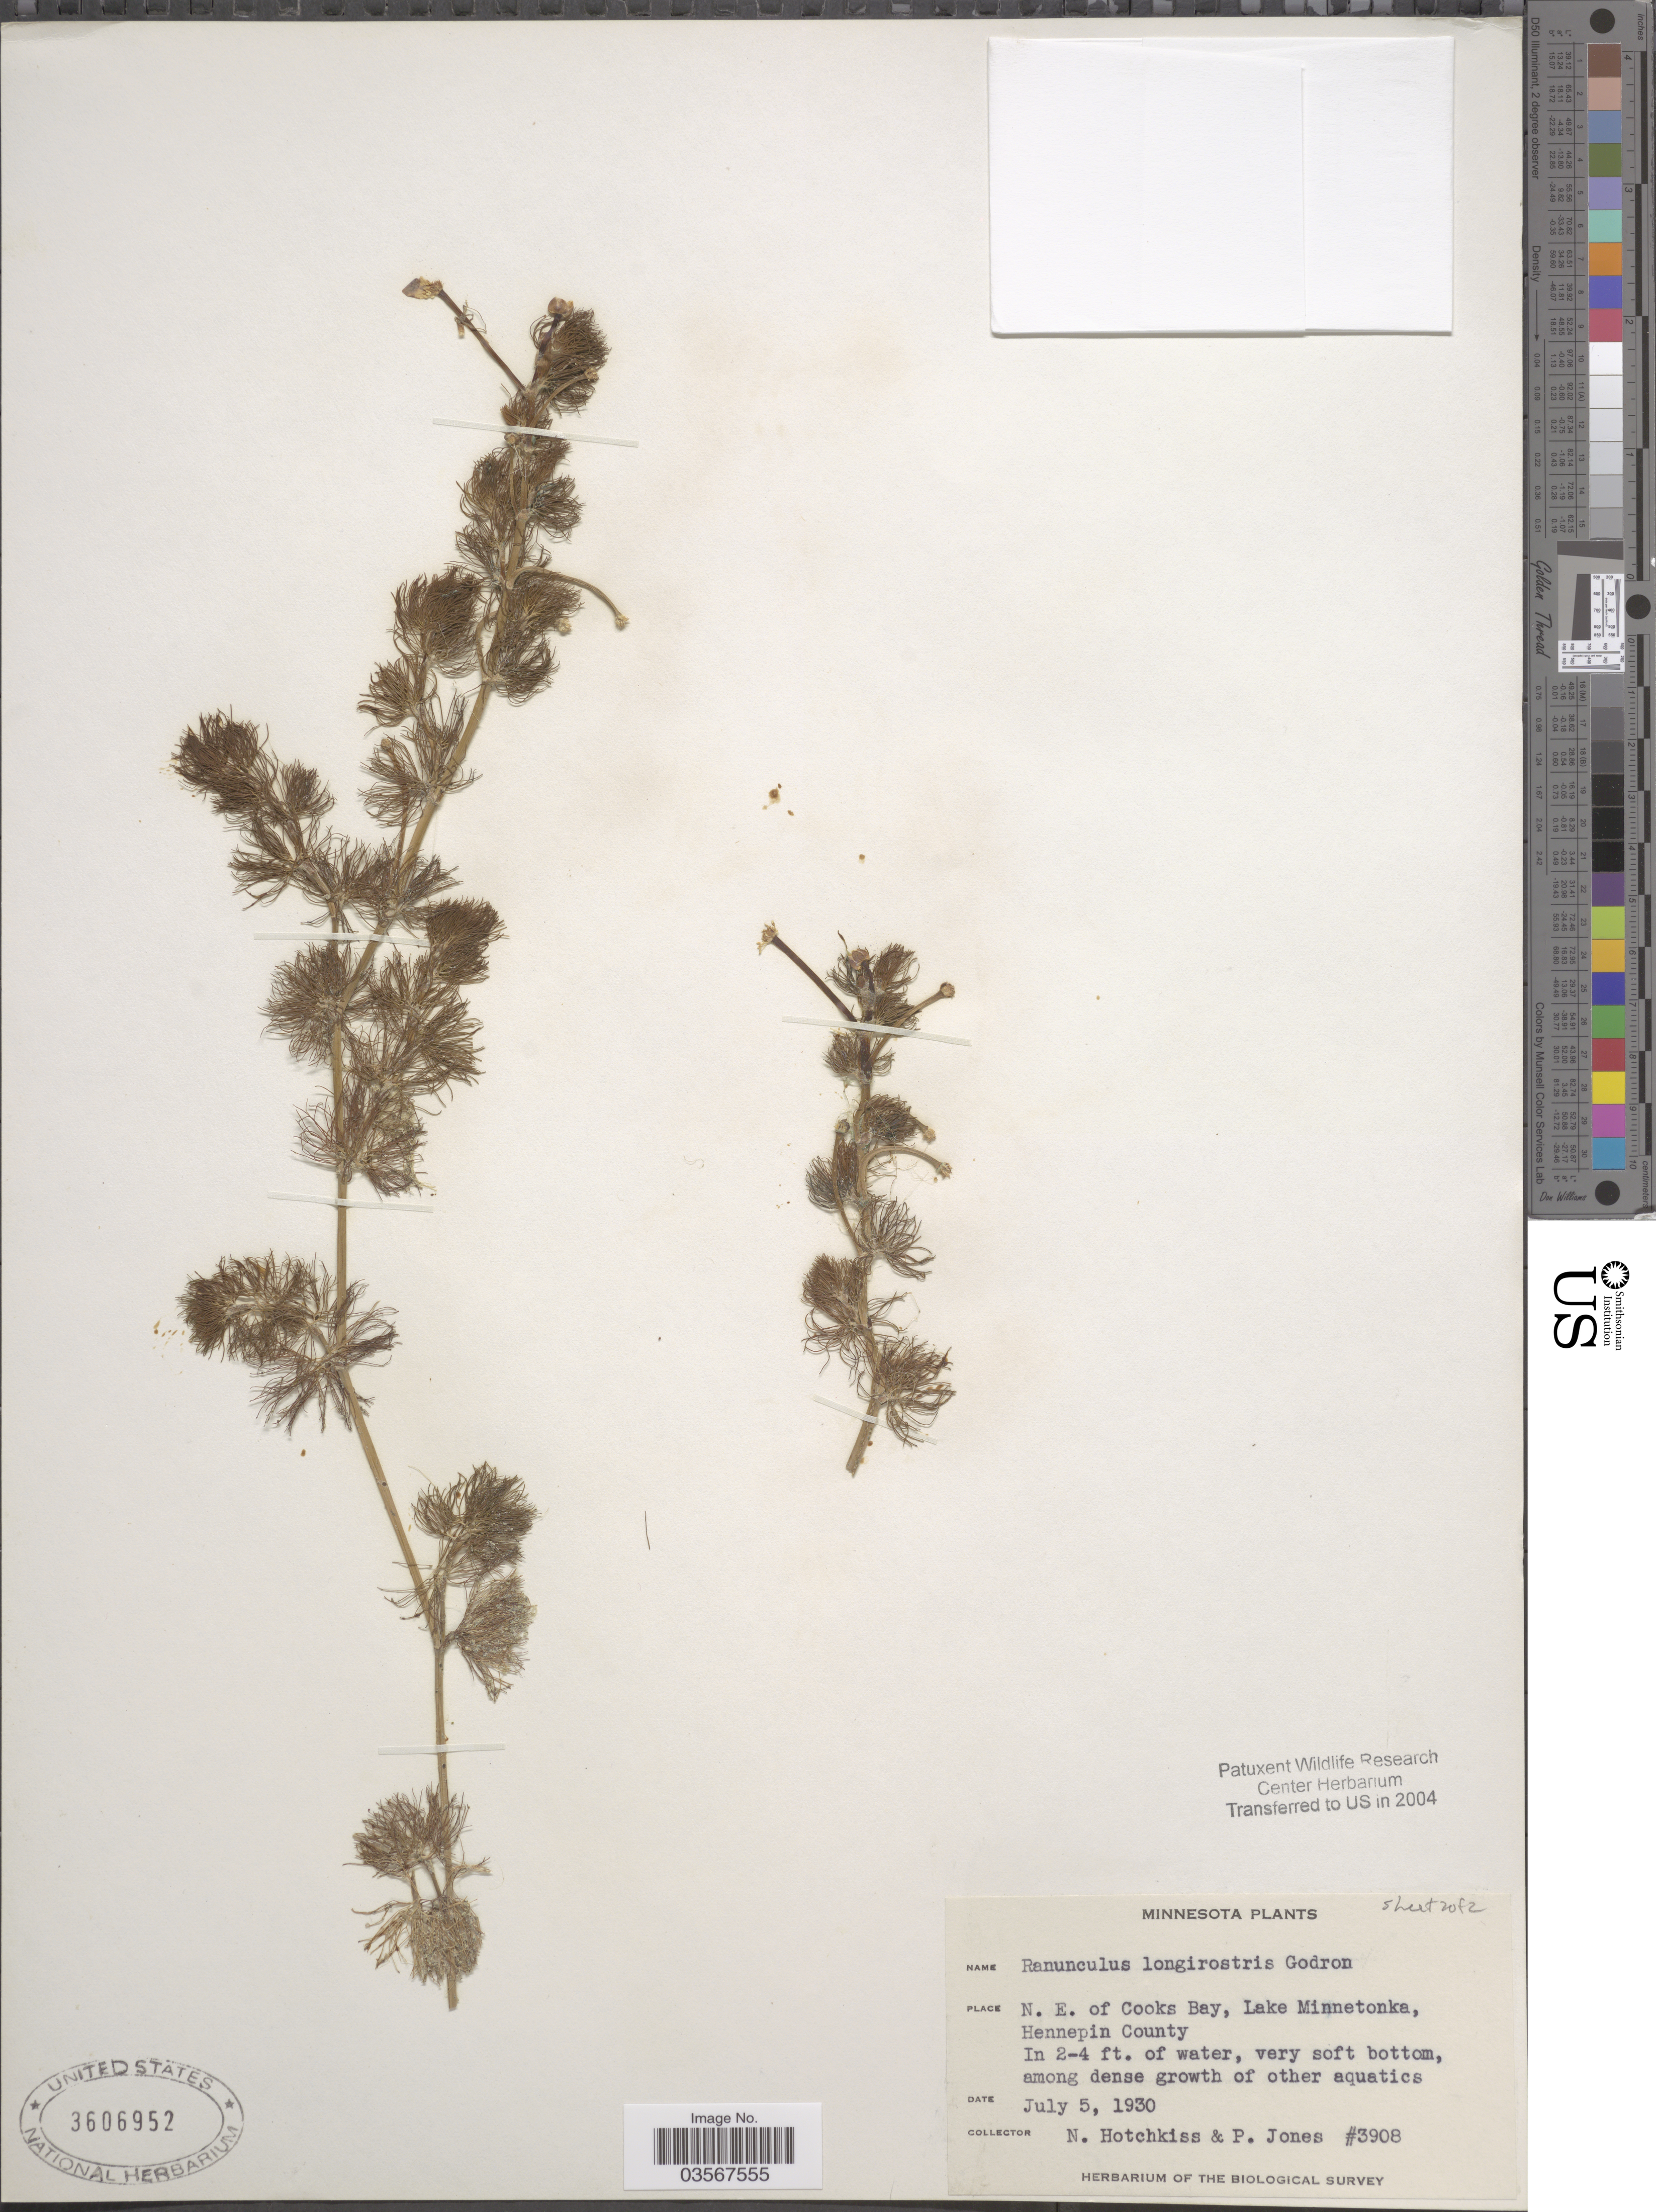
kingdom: Plantae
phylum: Tracheophyta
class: Magnoliopsida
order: Ranunculales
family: Ranunculaceae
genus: Ranunculus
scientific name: Ranunculus longirostris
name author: Godr.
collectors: N. Hotchkiss & P. Jones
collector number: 3908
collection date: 1930-07-05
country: United States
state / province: Minnesota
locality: N. E. of Cooks Bay, Lake Minnetonka, Hennepin County.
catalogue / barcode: US 3606952